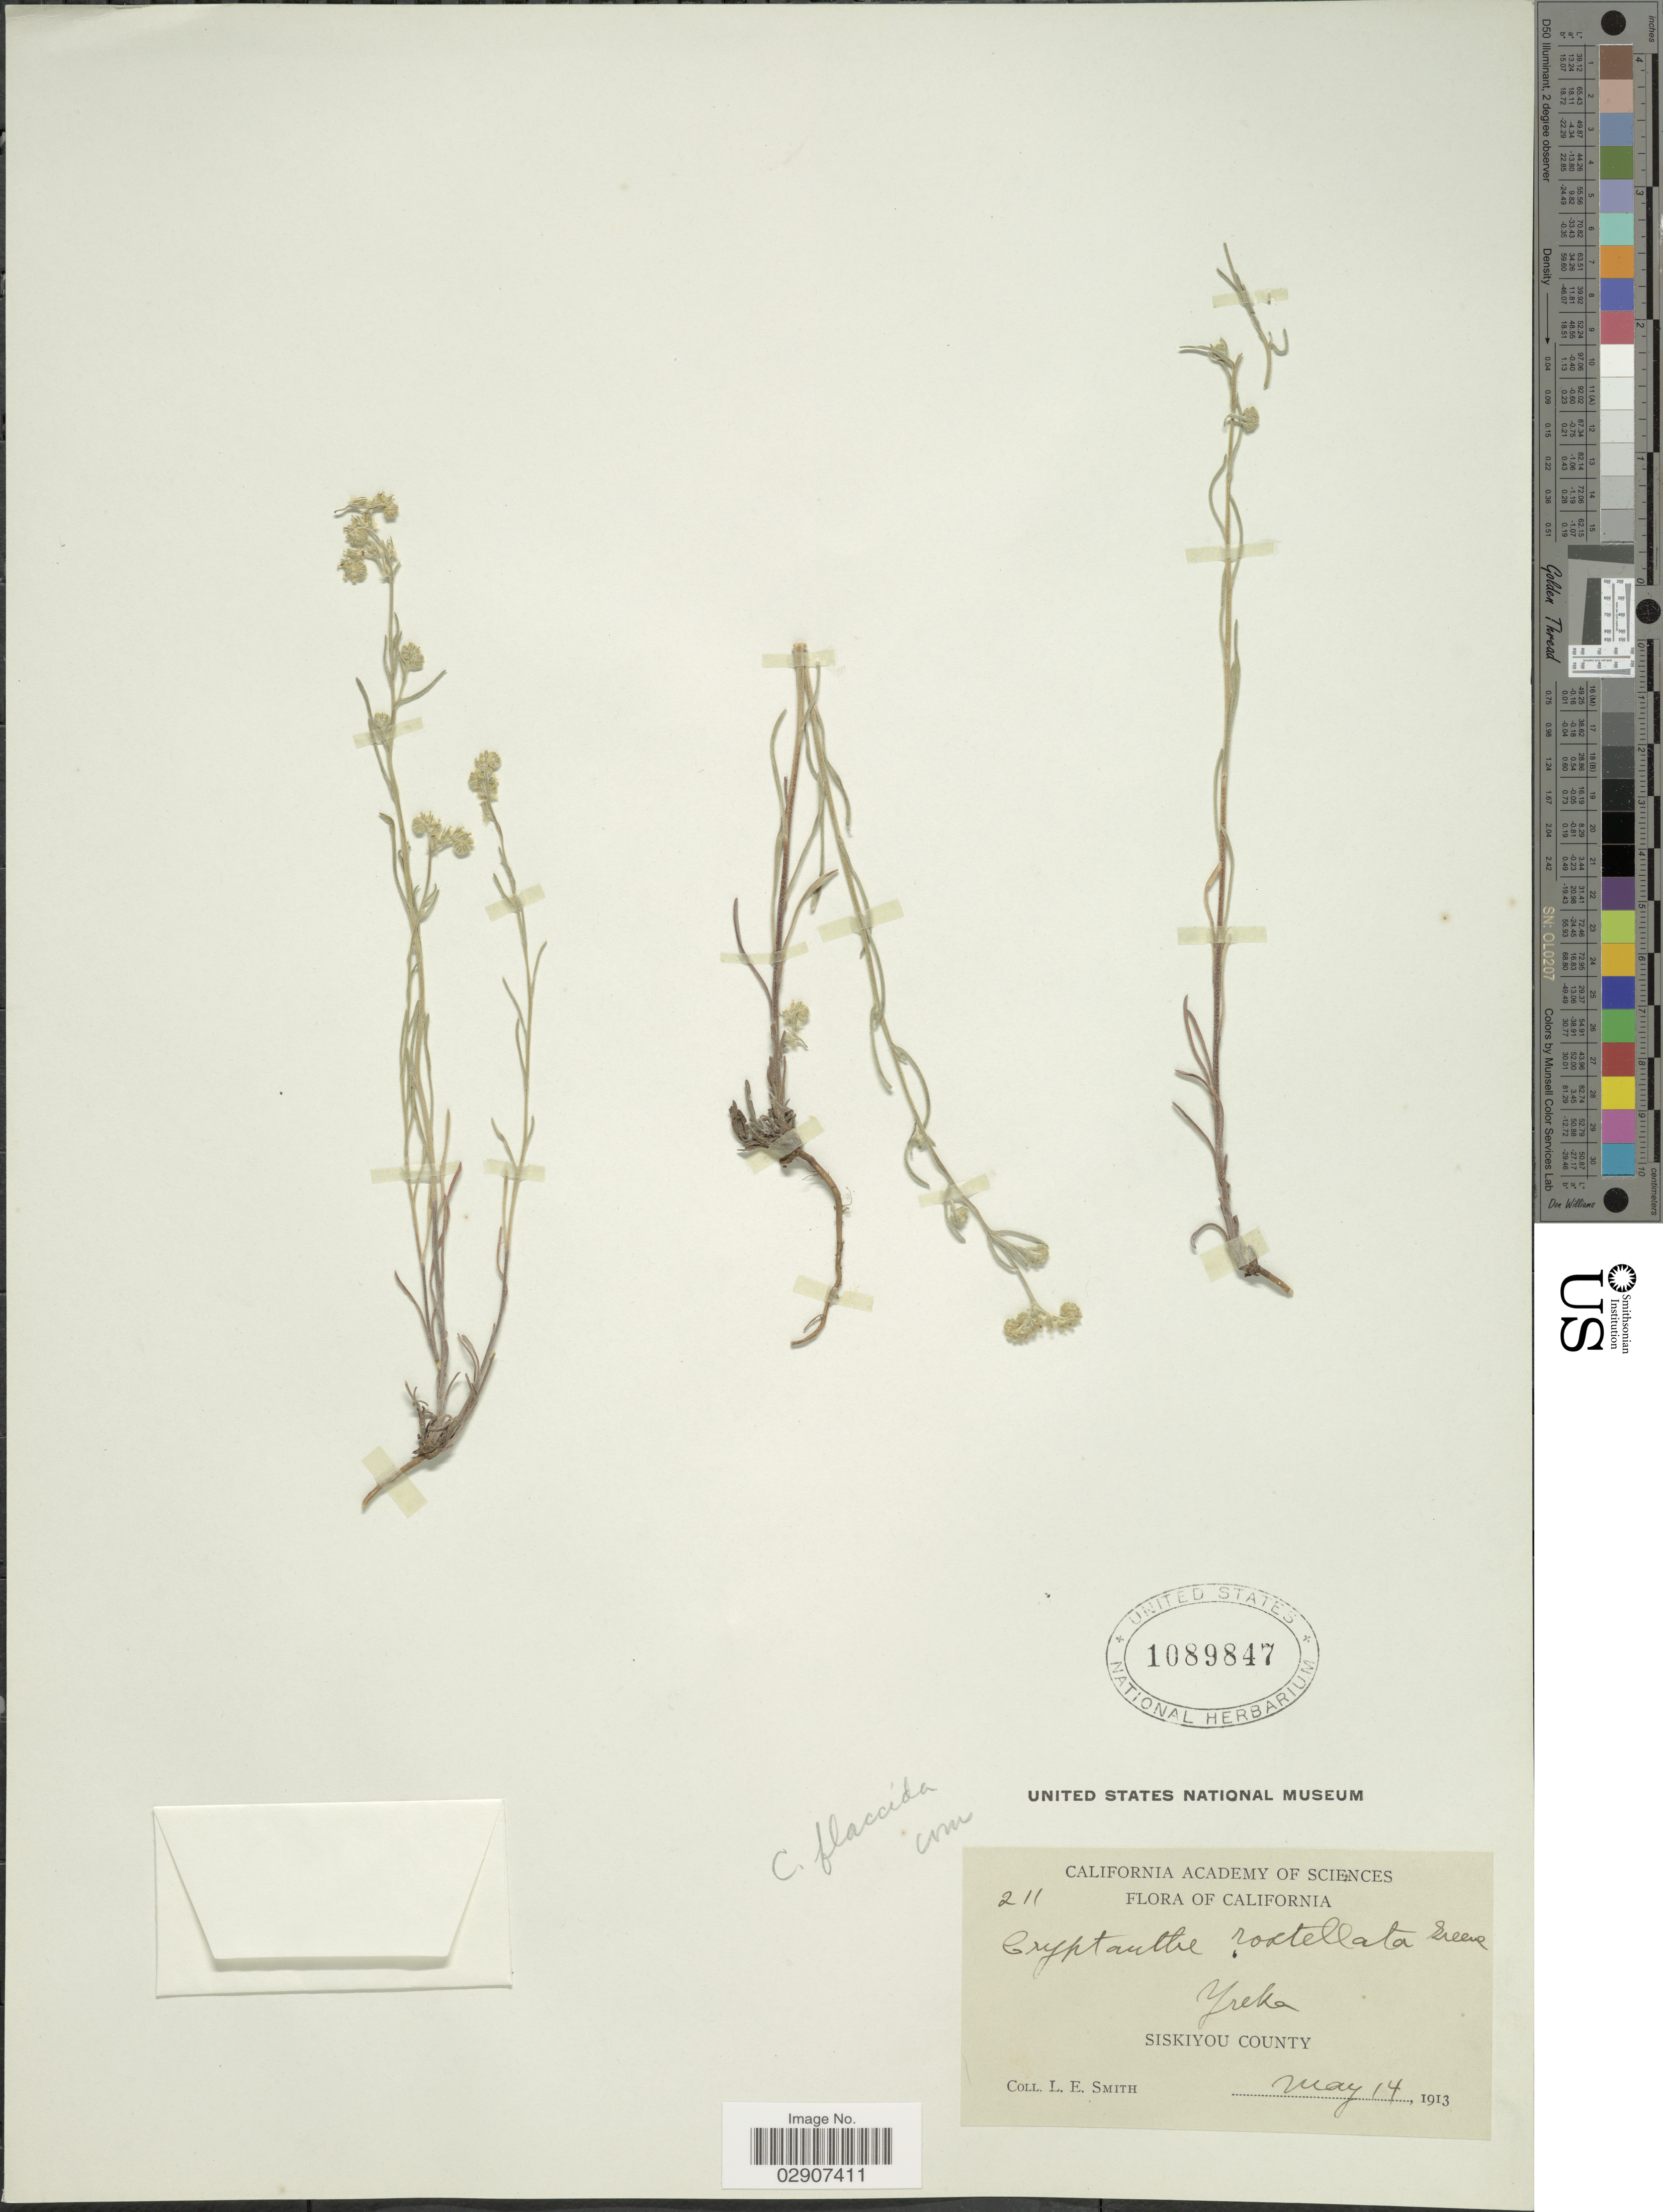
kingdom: Plantae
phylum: Tracheophyta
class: Magnoliopsida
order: Boraginales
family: Boraginaceae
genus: Cryptantha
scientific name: Cryptantha flaccida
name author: (Douglas ex Lehm.) Greene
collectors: L. E. Smith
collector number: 211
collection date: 1913-05-14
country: United States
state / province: California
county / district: Siskiyou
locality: Siskiyou County, Yreka.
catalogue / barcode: US 1089847